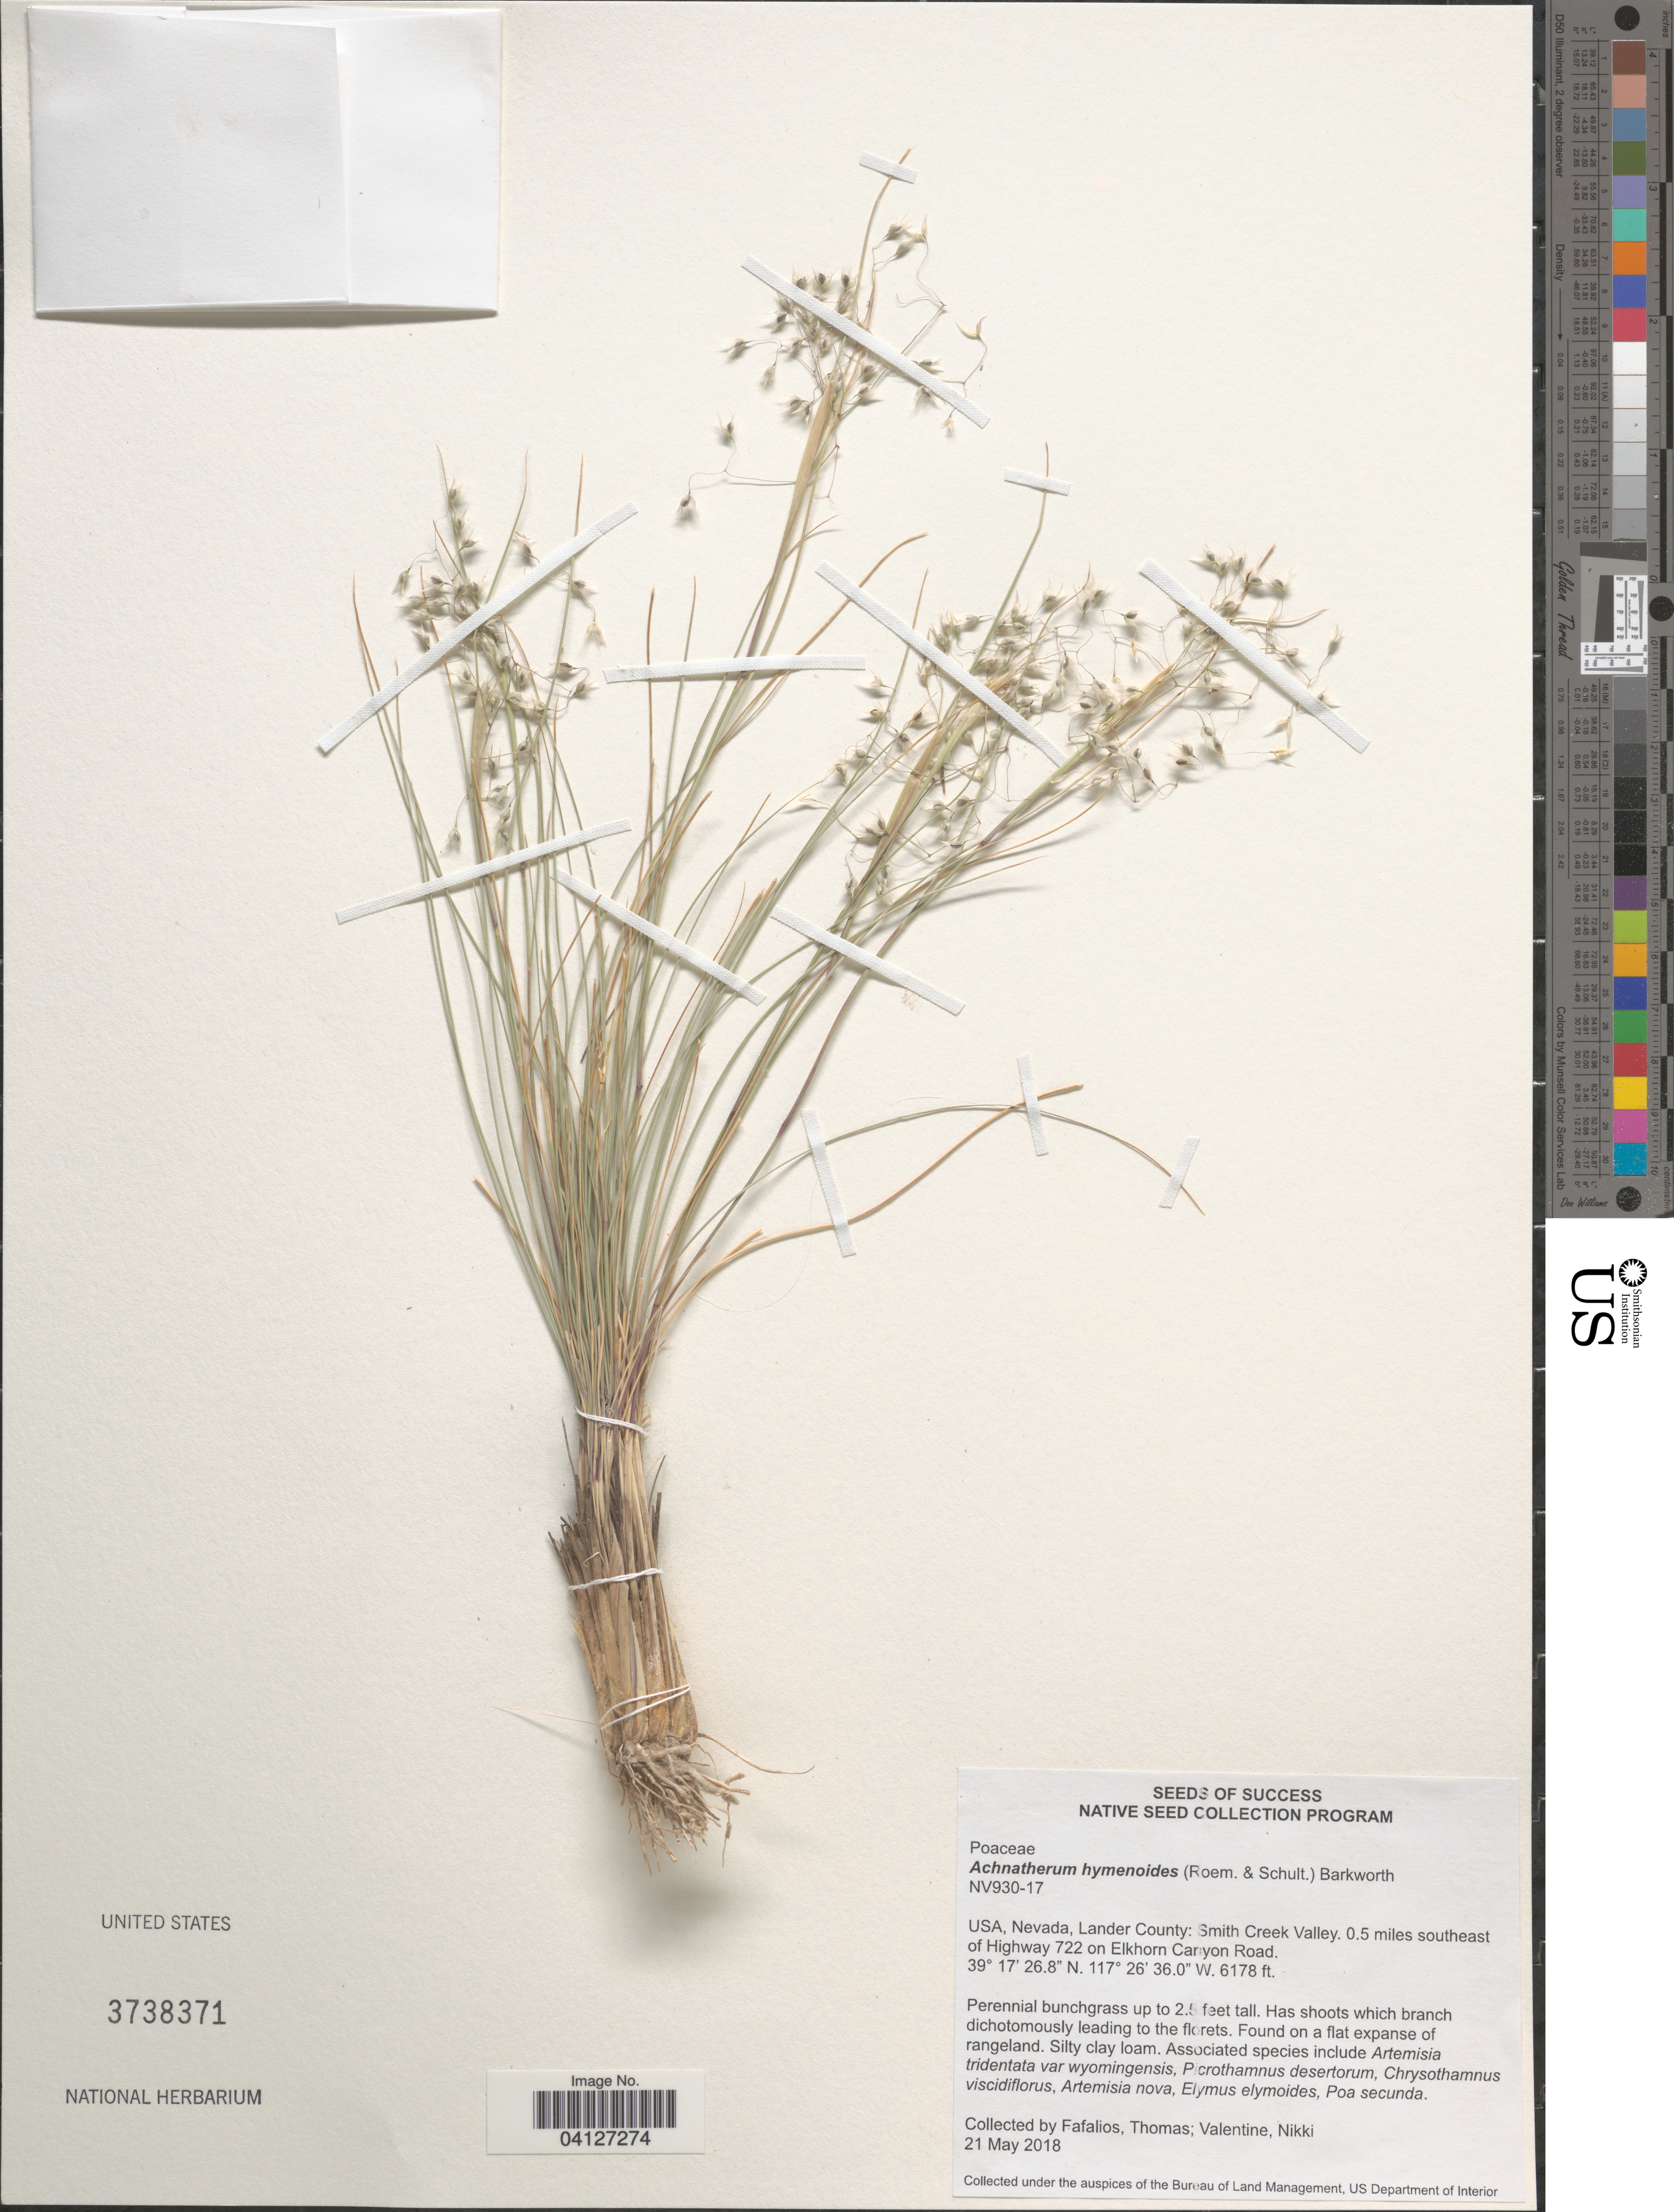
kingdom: Plantae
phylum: Tracheophyta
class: Liliopsida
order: Poales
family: Poaceae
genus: Achnatherum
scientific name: Achnatherum hymenoides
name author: (Roem. & Schult.) Barkworth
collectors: T. Fafalios & N. Valentine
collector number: NV930-17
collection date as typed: Transcribed d/m/y: 21/5/2018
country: United States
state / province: Nevada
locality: Lander County: Smith Creek Valley. 0.5 miles southeast of Highway 722 on Elkhorn Canyon Road.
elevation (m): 1883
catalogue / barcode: US 3738371